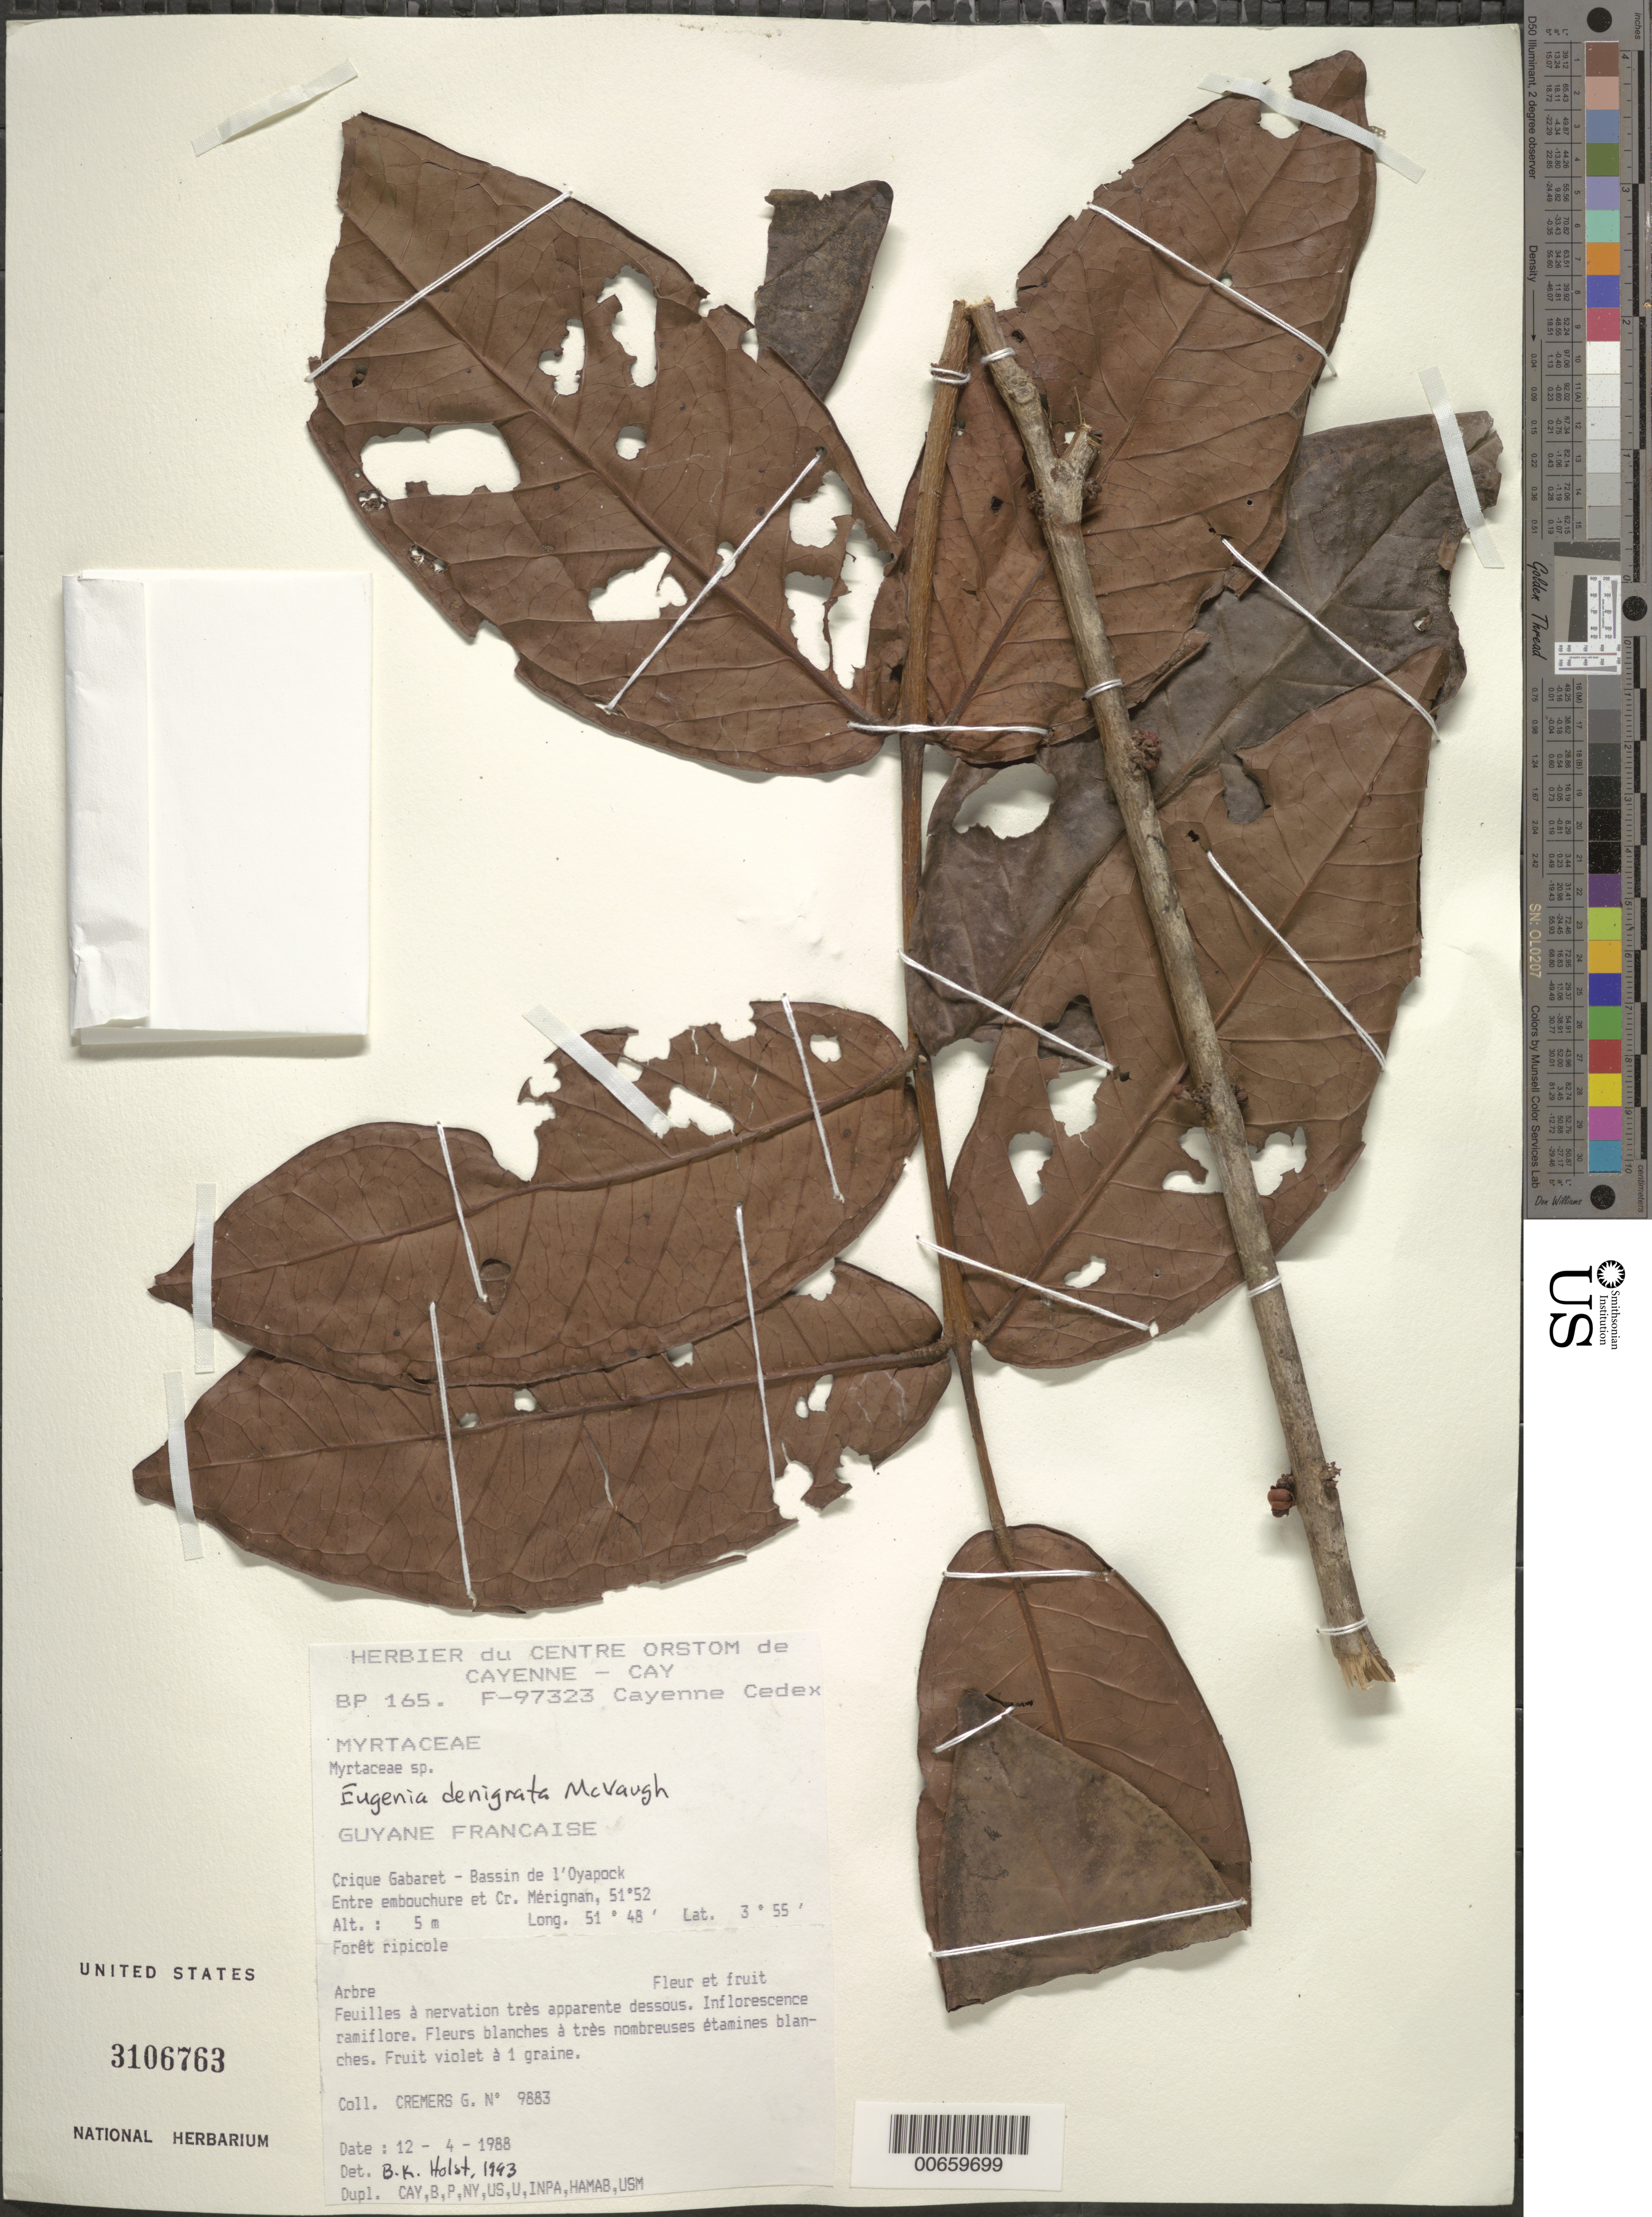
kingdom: Plantae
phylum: Tracheophyta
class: Magnoliopsida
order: Myrtales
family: Myrtaceae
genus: Eugenia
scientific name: Eugenia denigrata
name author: McVaugh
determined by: Holst, Bruce K.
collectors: G. Cremers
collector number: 9883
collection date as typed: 12-Apr-88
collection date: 1988-04-12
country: French Guiana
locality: Crique Gabaret, Bassin de l'Oyapock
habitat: Riparian forest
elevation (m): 5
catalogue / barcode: US 3106763